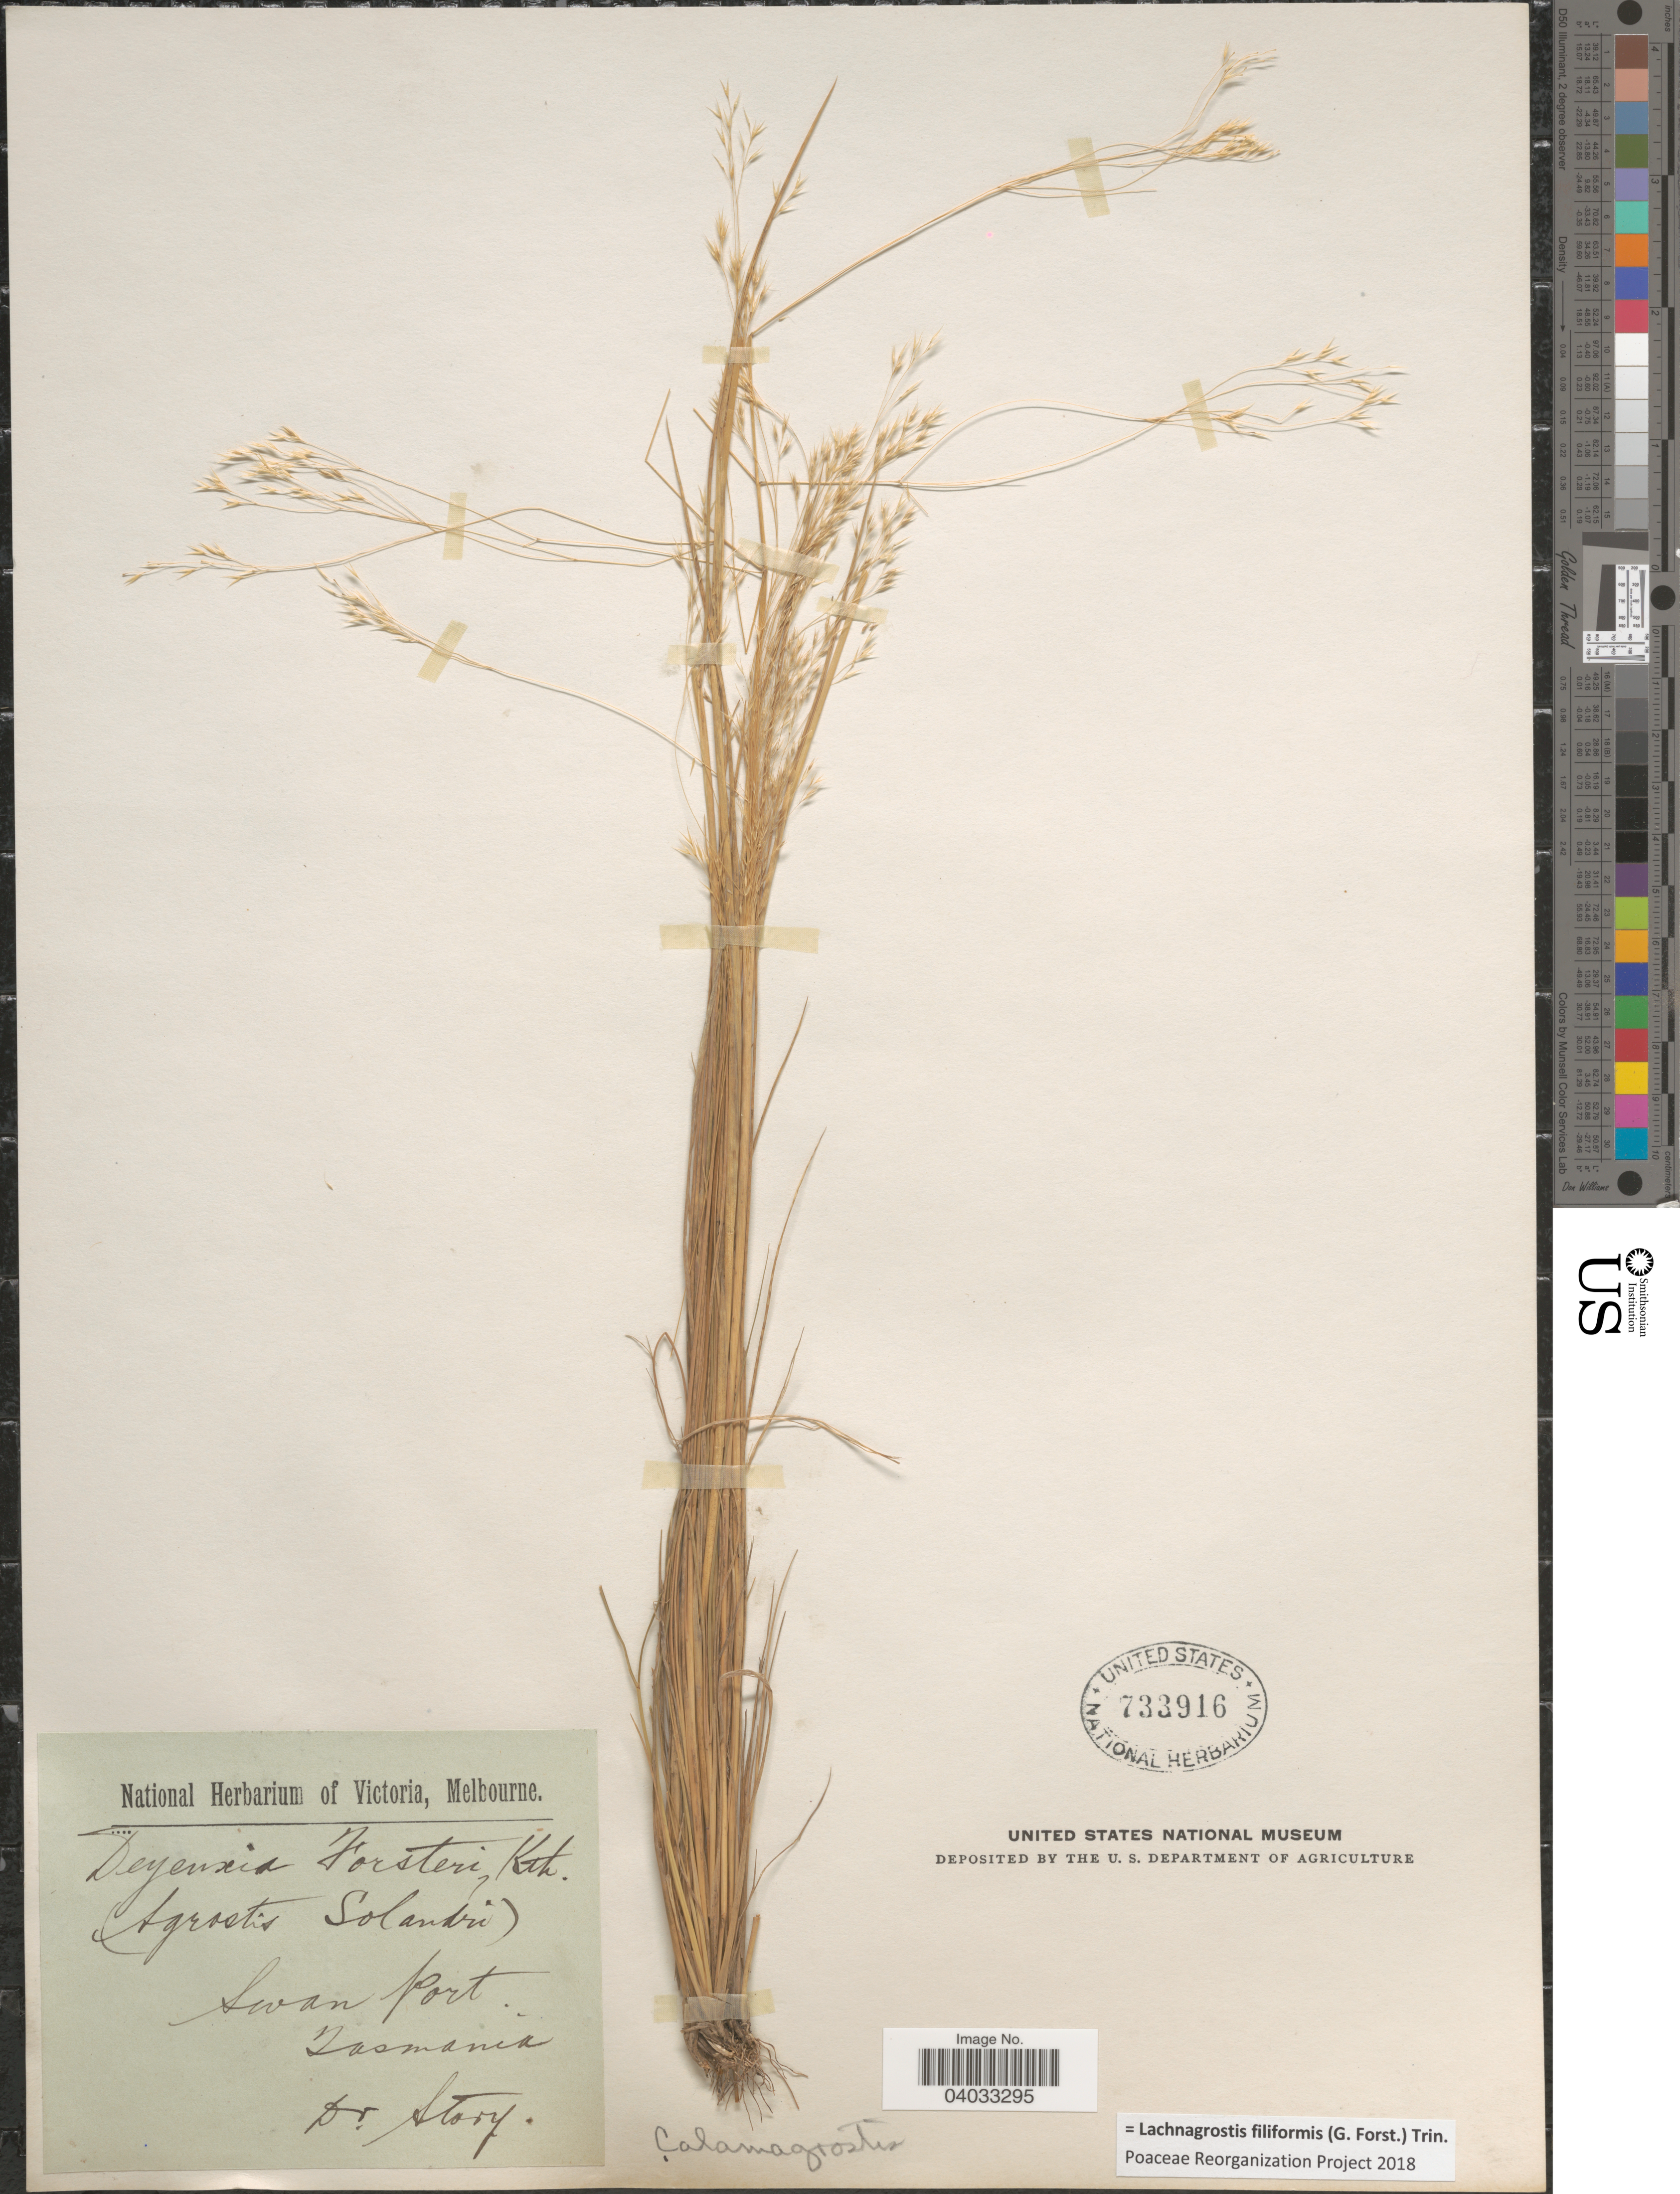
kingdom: Plantae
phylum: Tracheophyta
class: Liliopsida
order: Poales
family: Poaceae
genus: Lachnagrostis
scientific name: Lachnagrostis filiformis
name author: (J.R. Forst.) Trin.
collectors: -. Story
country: Australia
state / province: Tasmania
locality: Swan Port.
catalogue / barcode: US 733916